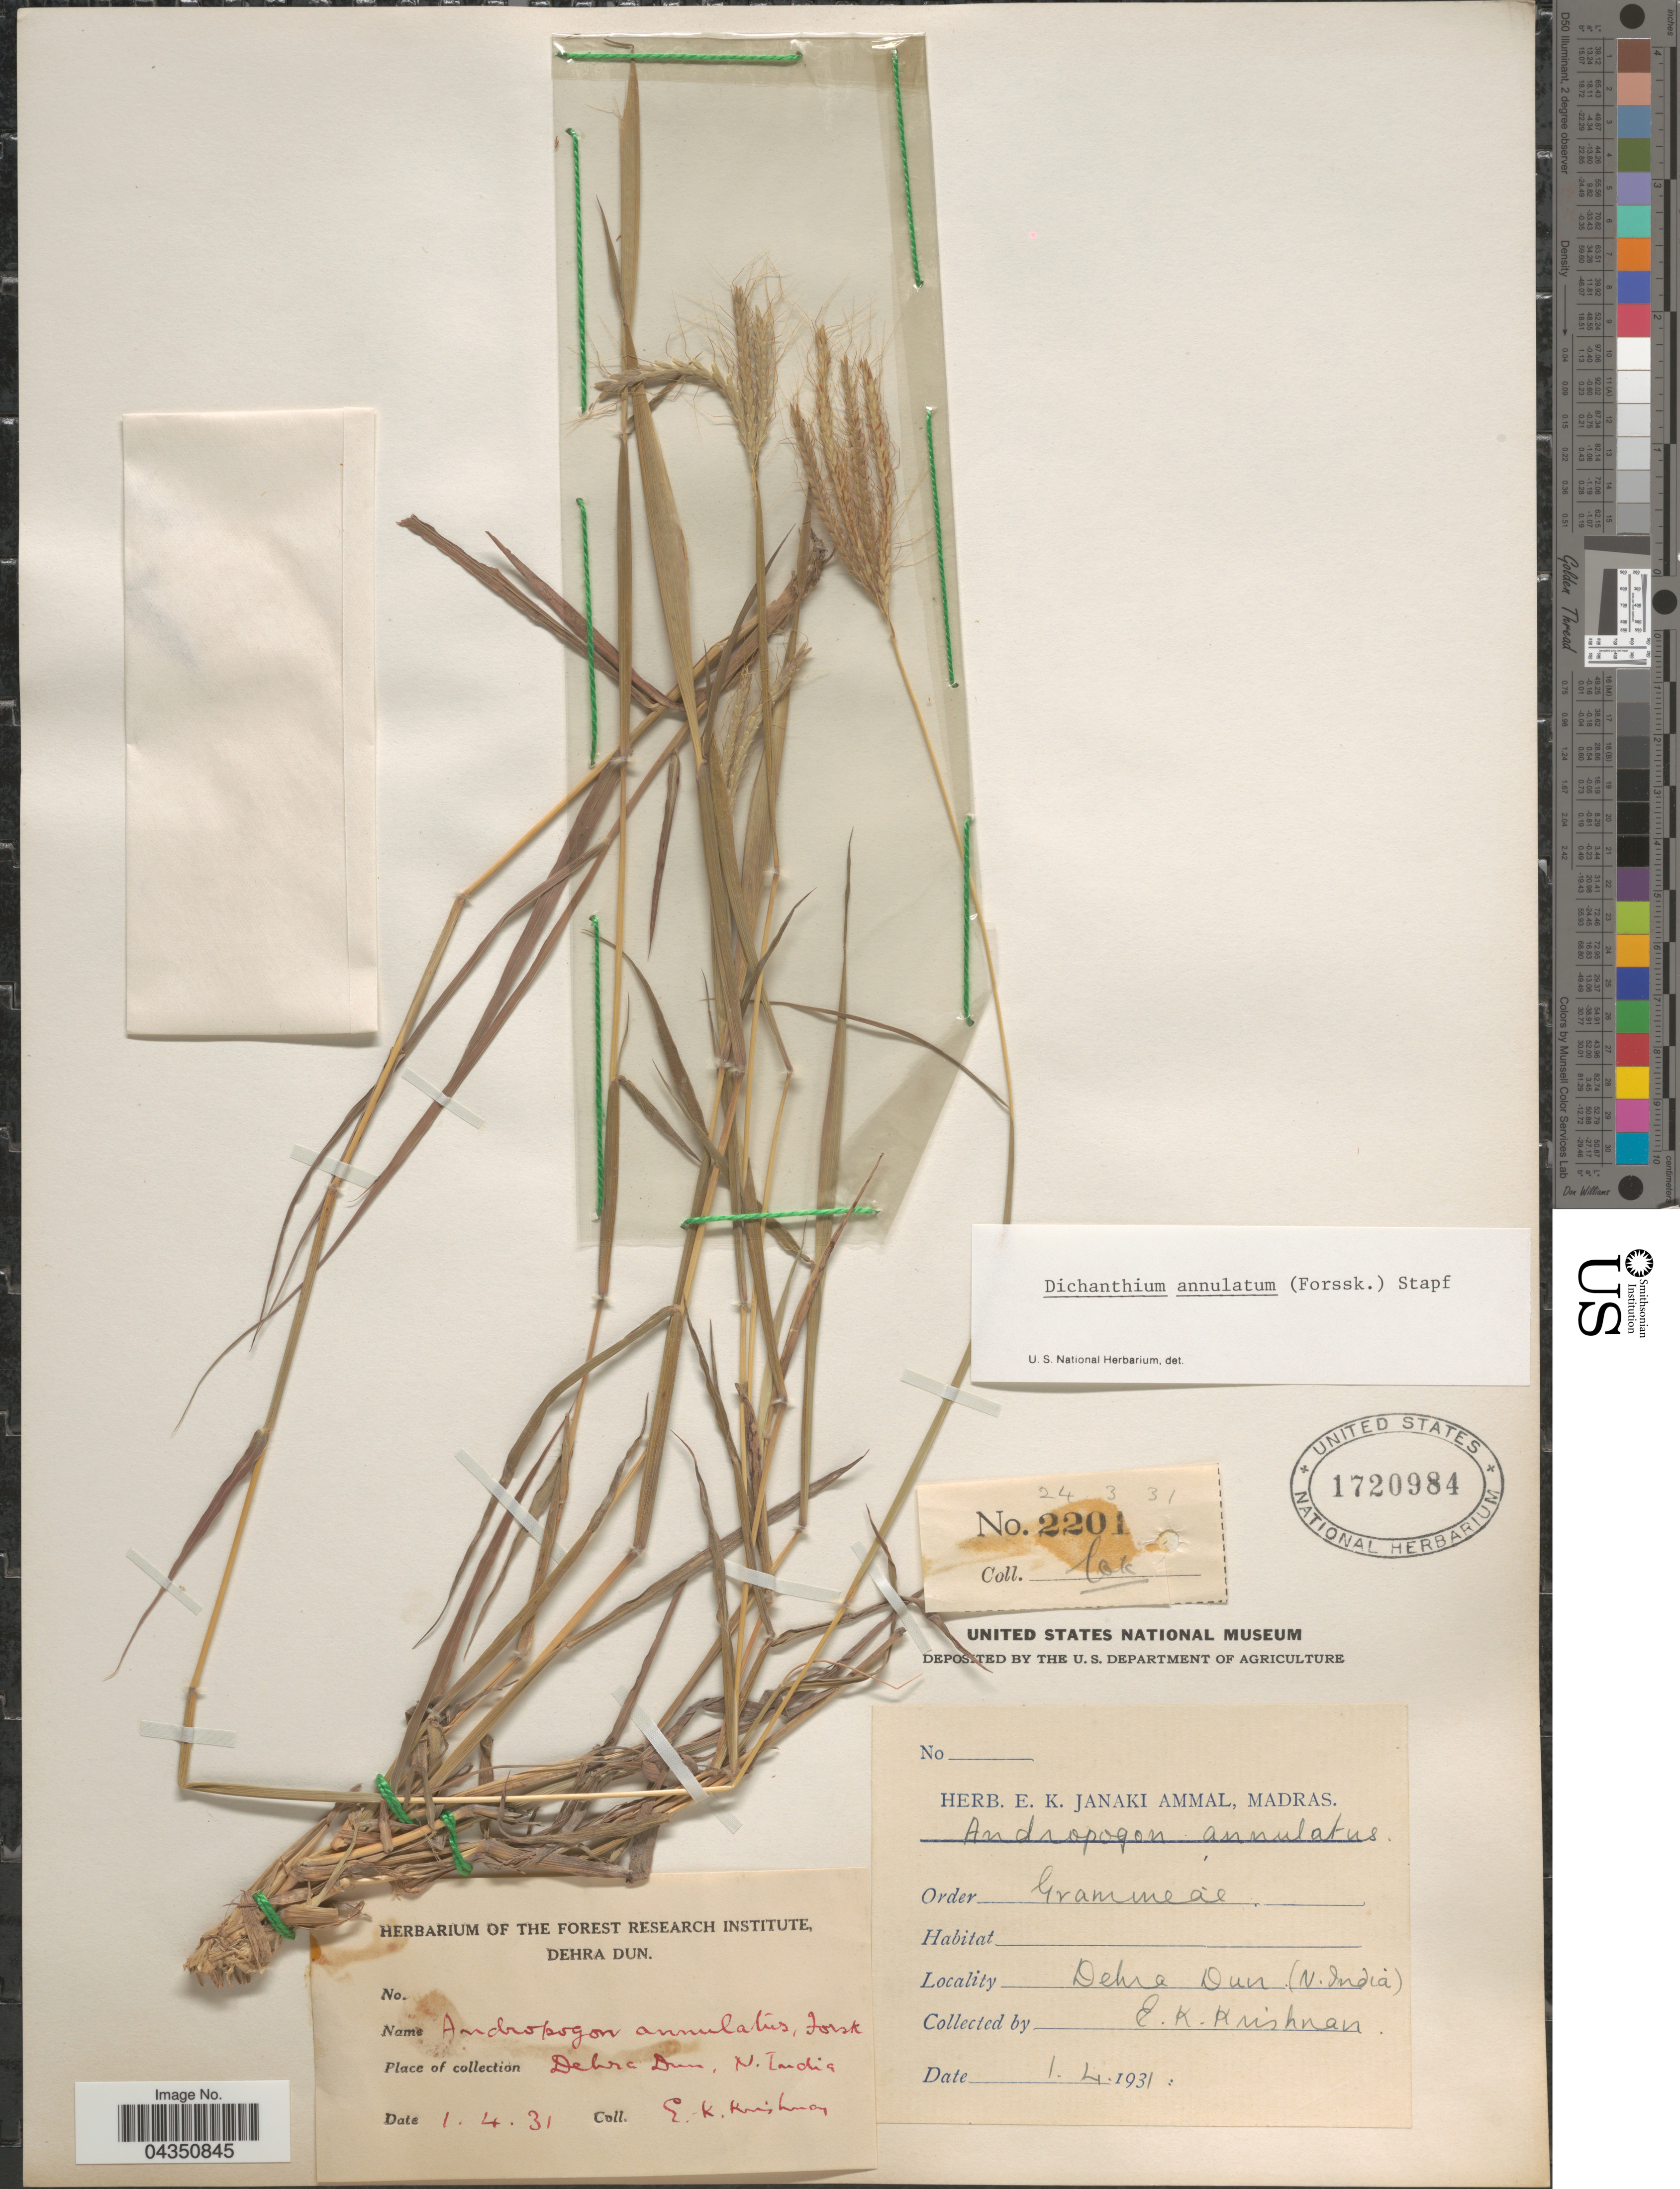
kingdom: Plantae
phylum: Tracheophyta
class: Liliopsida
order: Poales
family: Poaceae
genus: Dichanthium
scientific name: Dichanthium annulatum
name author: (Forssk.) Stapf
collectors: E. Krishnan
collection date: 1931-04-01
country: India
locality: Dehra Dun, N. India.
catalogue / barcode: US 1720984